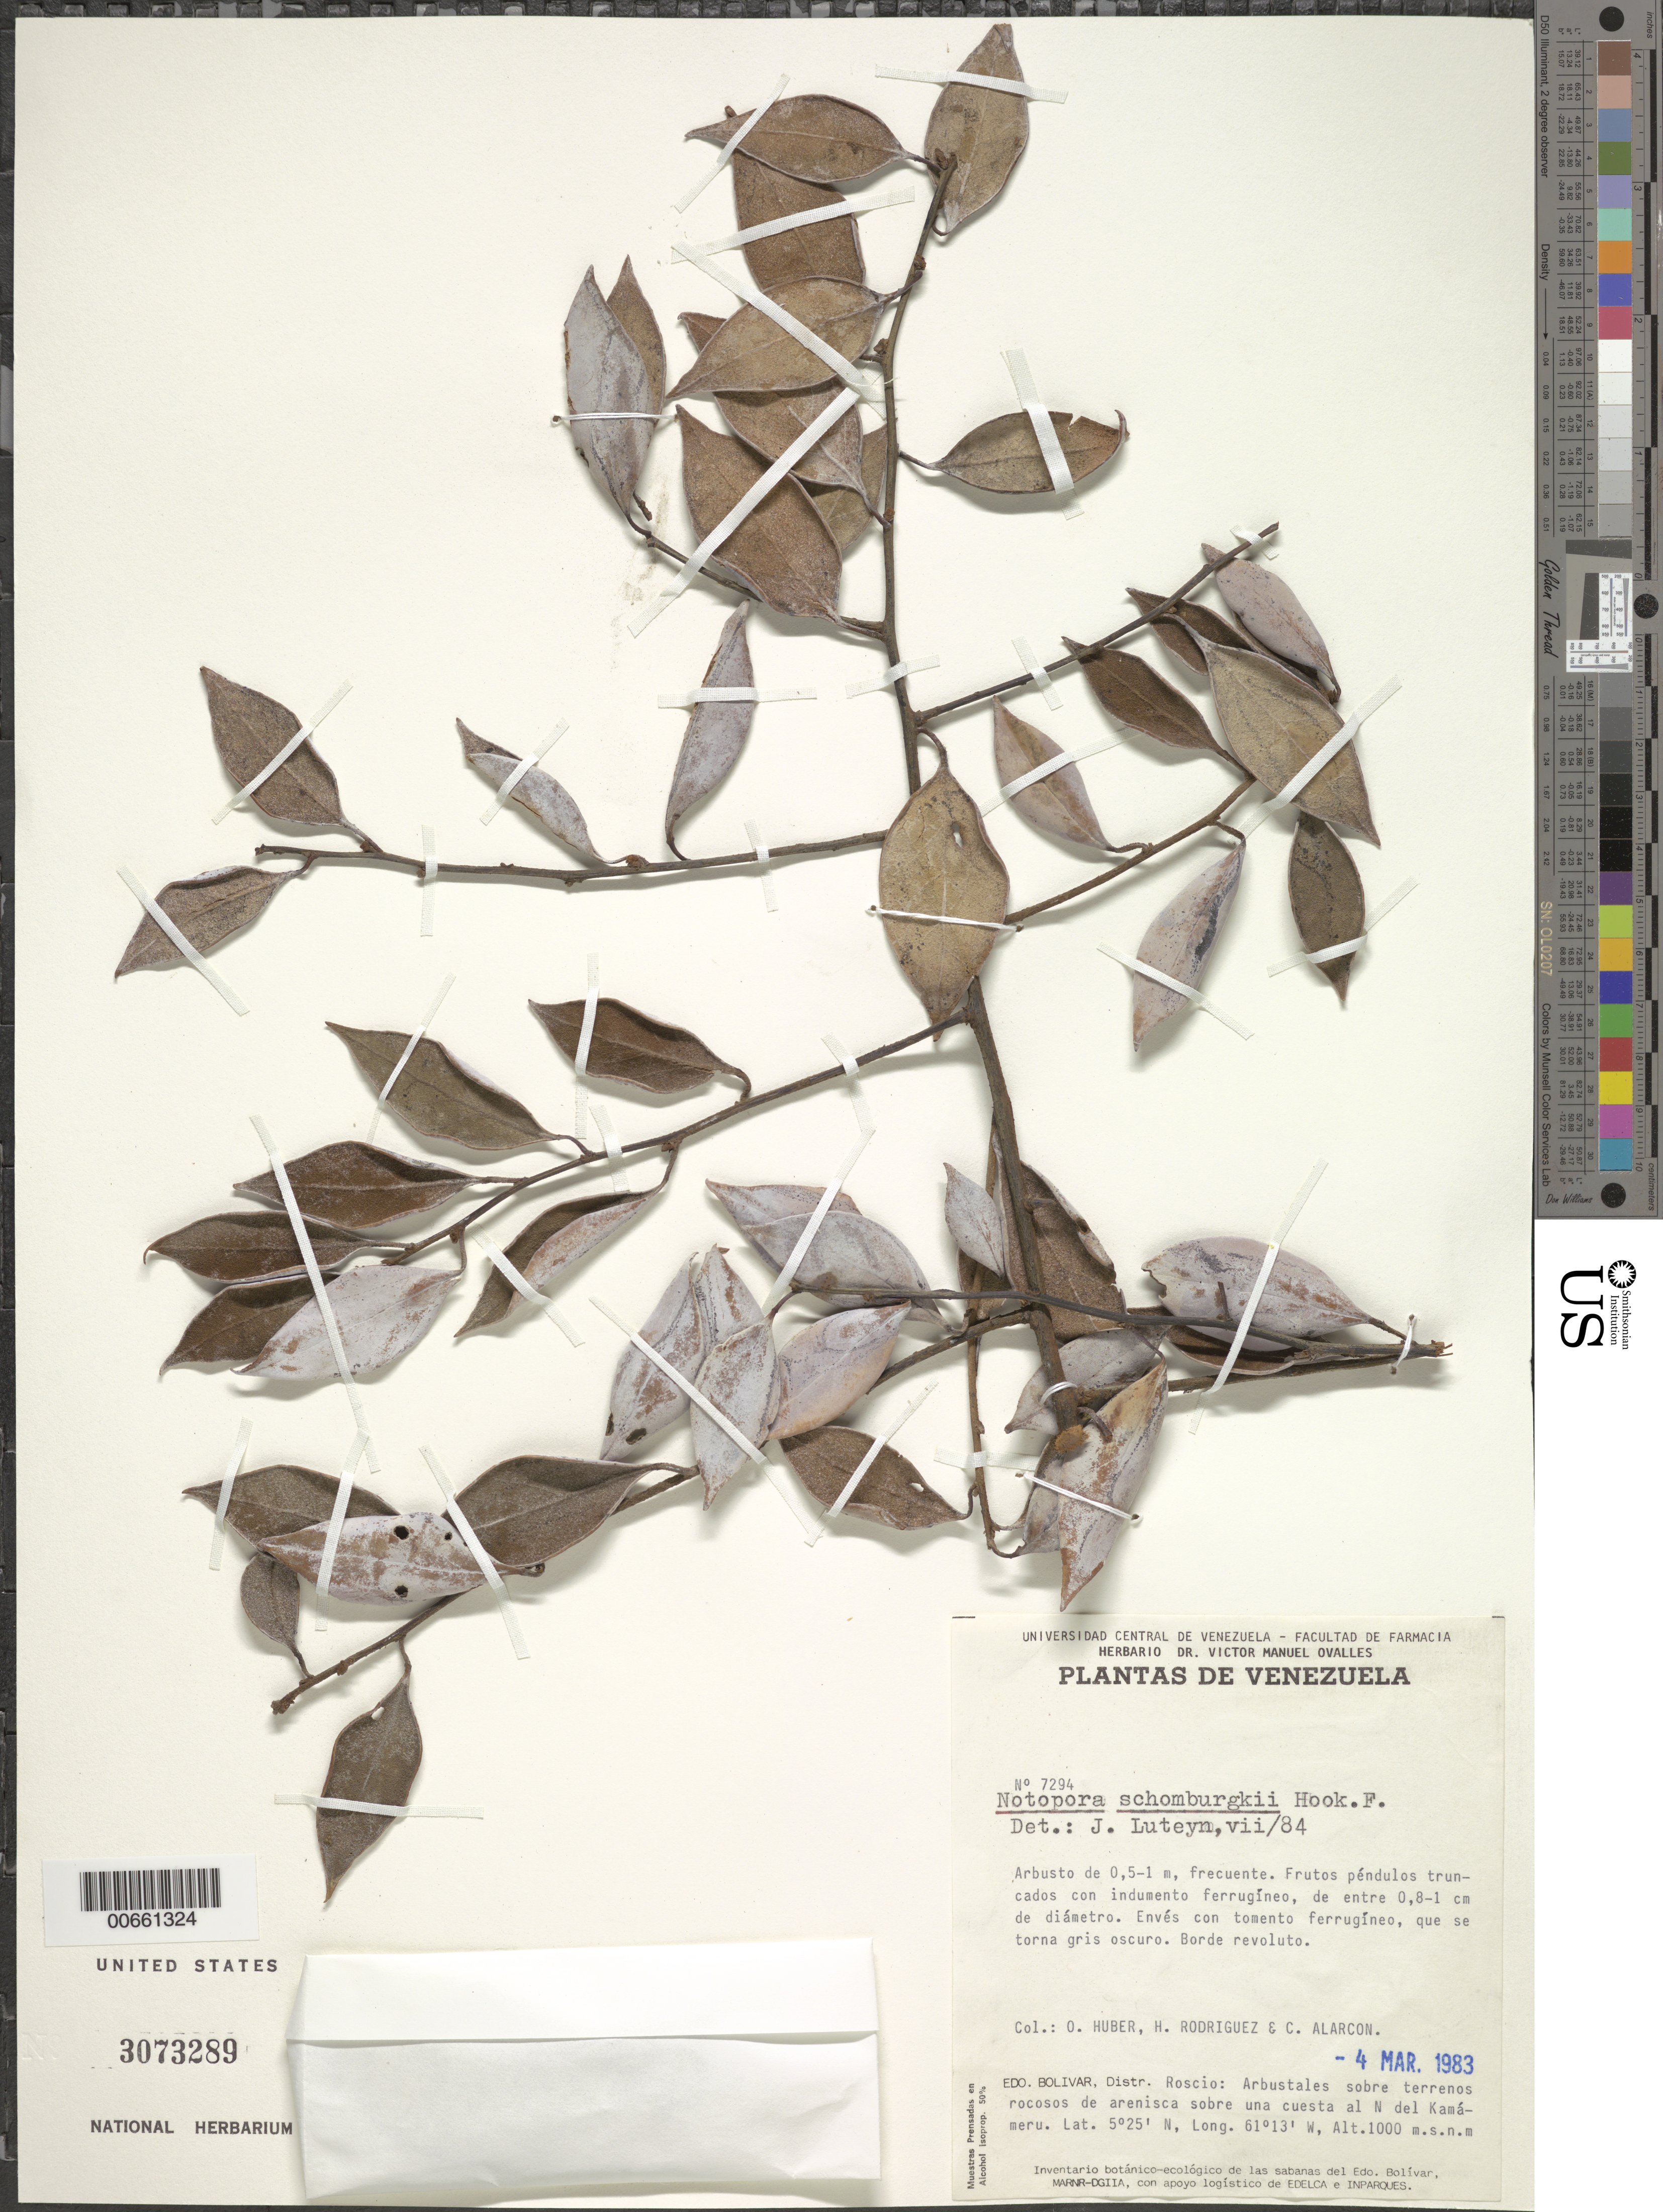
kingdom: Plantae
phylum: Tracheophyta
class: Magnoliopsida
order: Ericales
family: Ericaceae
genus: Notopora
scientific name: Notopora schomburgkii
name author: Hook. f.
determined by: Luteyn, J. L.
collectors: O. Huber, H. Rodriguez & C. Alarcon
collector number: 7294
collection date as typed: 4-Mar-83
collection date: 1983-03-04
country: Venezuela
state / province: Bolívar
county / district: Roscio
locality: Kamá-meru, N of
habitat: Arbustales sobre terrenos rocosos de arenisca sobre una cuesta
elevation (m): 1000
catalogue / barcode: US 3073289